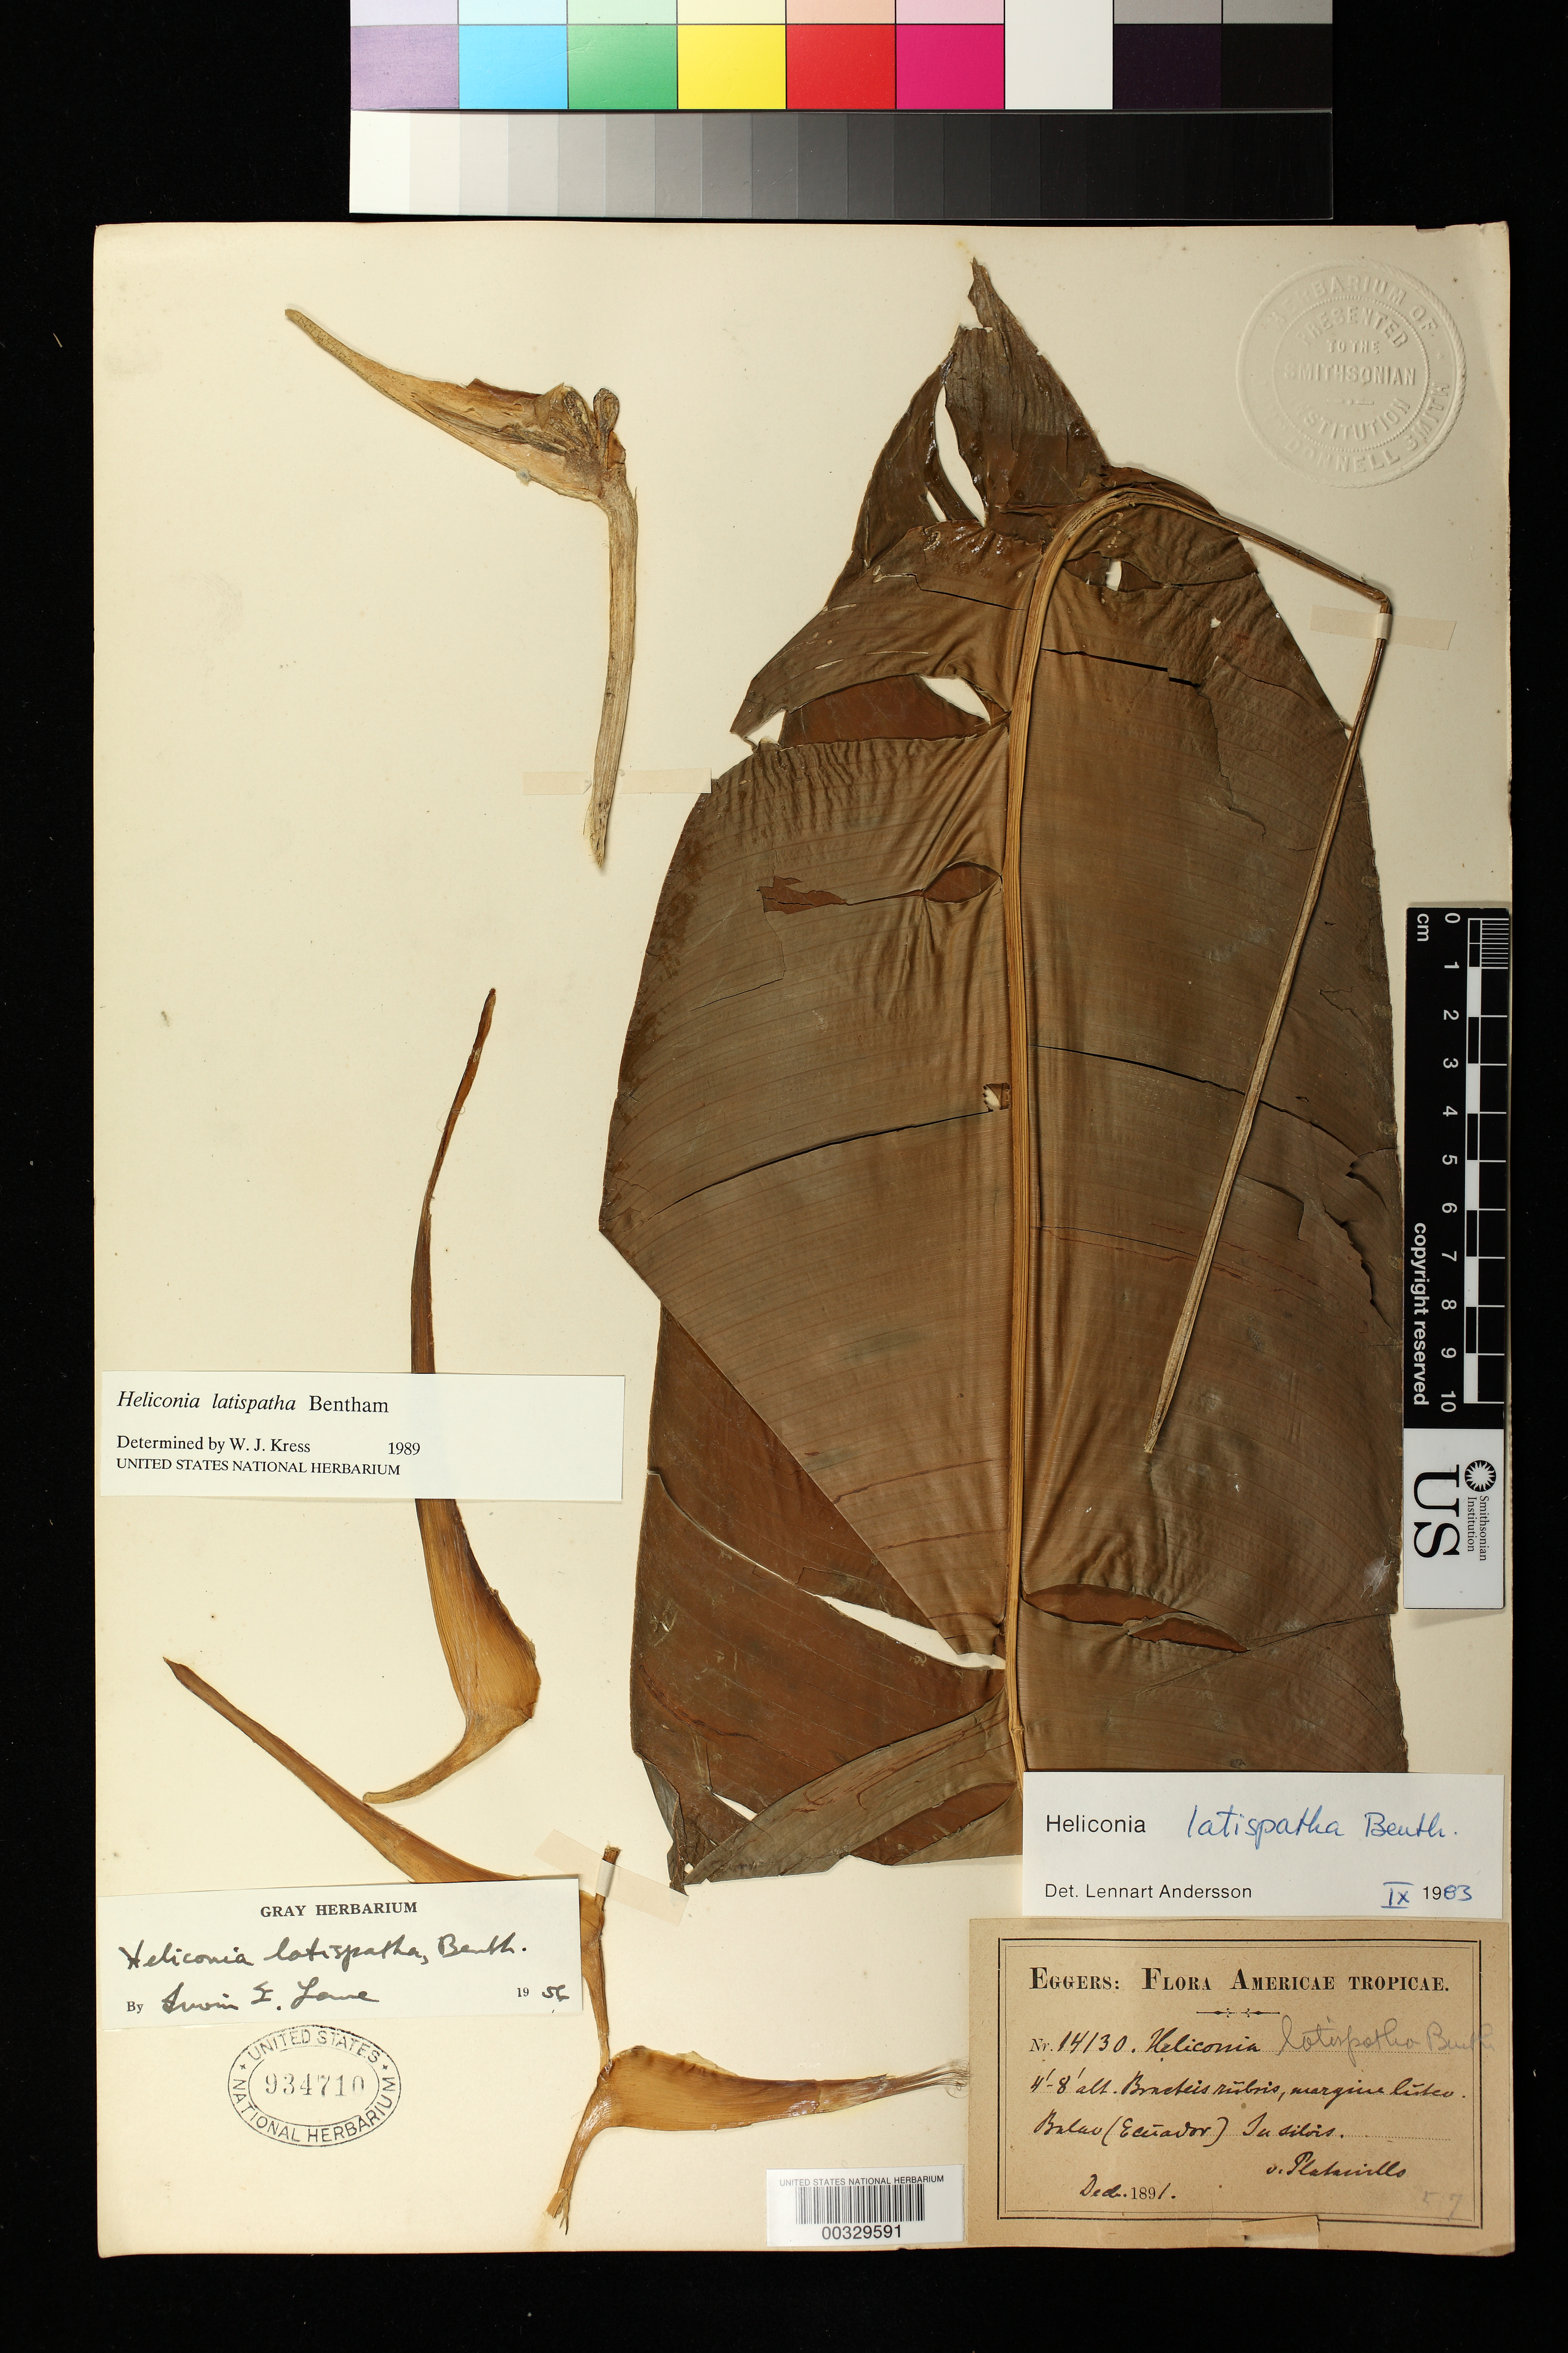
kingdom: Plantae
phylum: Tracheophyta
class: Liliopsida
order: Zingiberales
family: Heliconiaceae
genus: Heliconia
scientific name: Heliconia latispatha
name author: Benth.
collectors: H. F. A. von Eggers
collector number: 14130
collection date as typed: Dec 1891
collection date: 1891-12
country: Ecuador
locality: Balao, tusilois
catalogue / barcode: US 934710